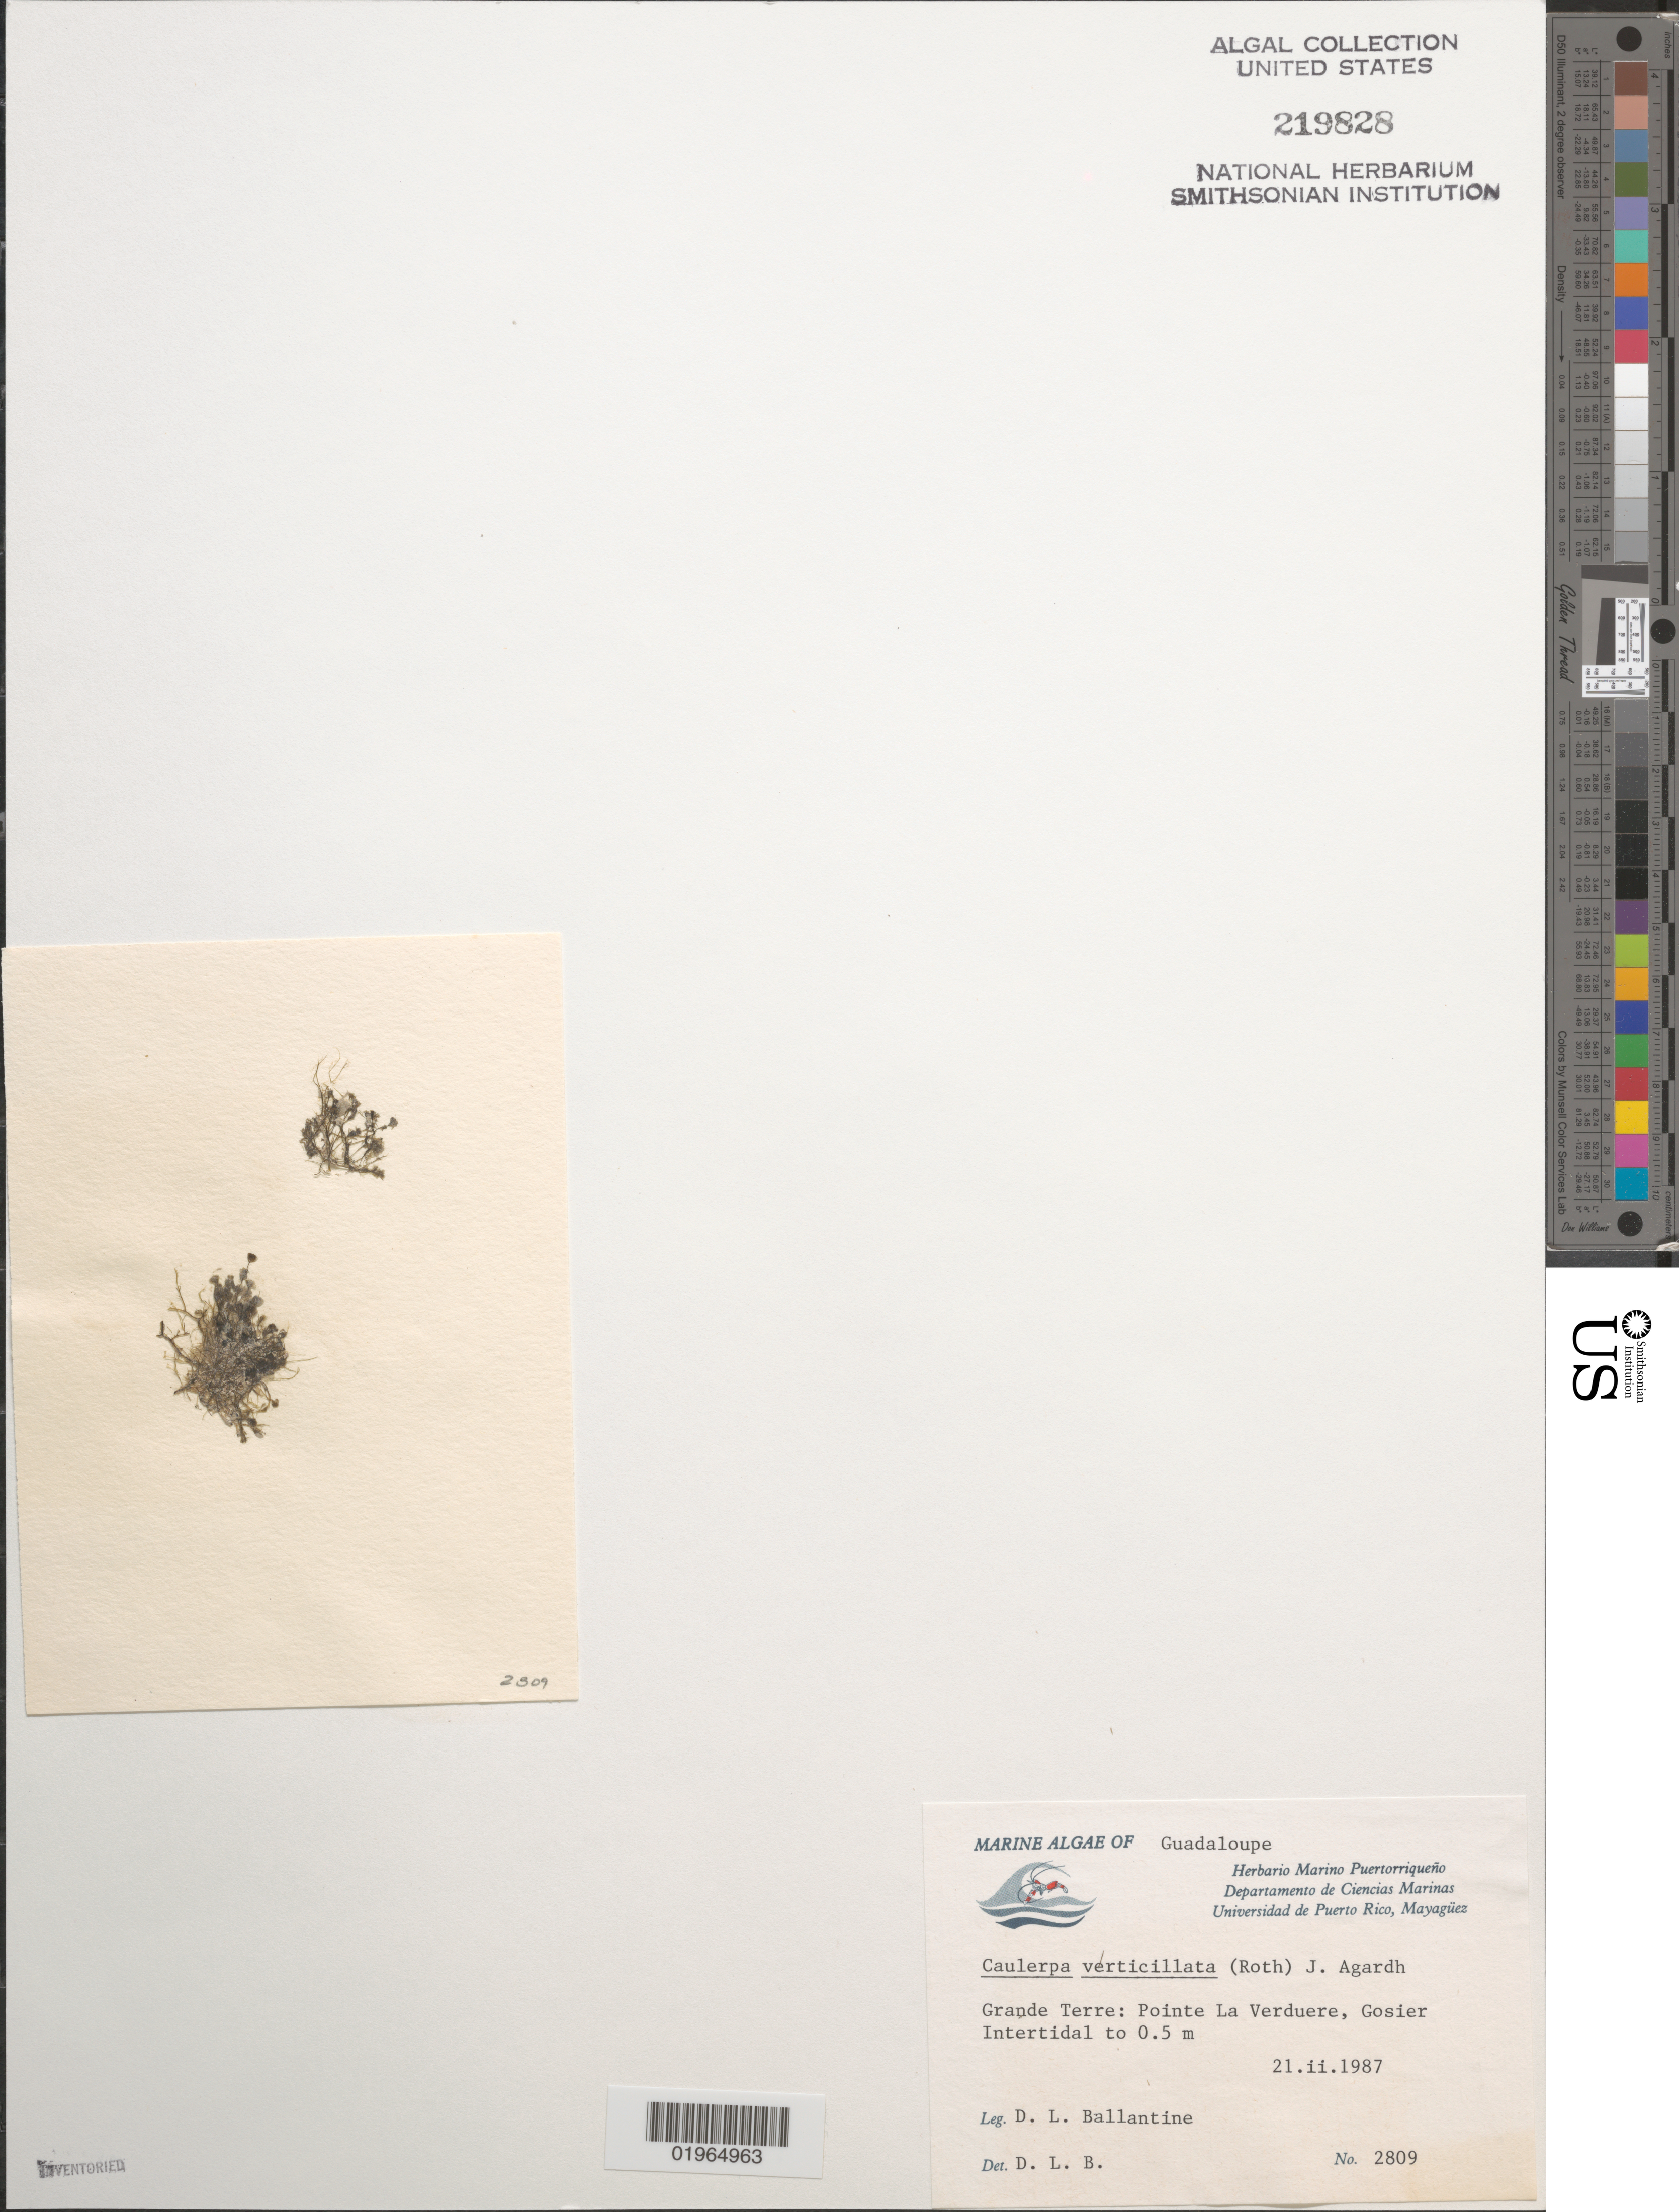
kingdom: Plantae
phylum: Chlorophyta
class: Ulvophyceae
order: Bryopsidales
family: Caulerpaceae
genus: Caulerpa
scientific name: Caulerpa verticillata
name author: J. Agardh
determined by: Ballantine, D. L.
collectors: D.L. Ballantine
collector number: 2809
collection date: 1987-02-21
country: Guadeloupe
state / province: Grande Terre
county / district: Gosier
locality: Pointe La Verduere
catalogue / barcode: US 219828